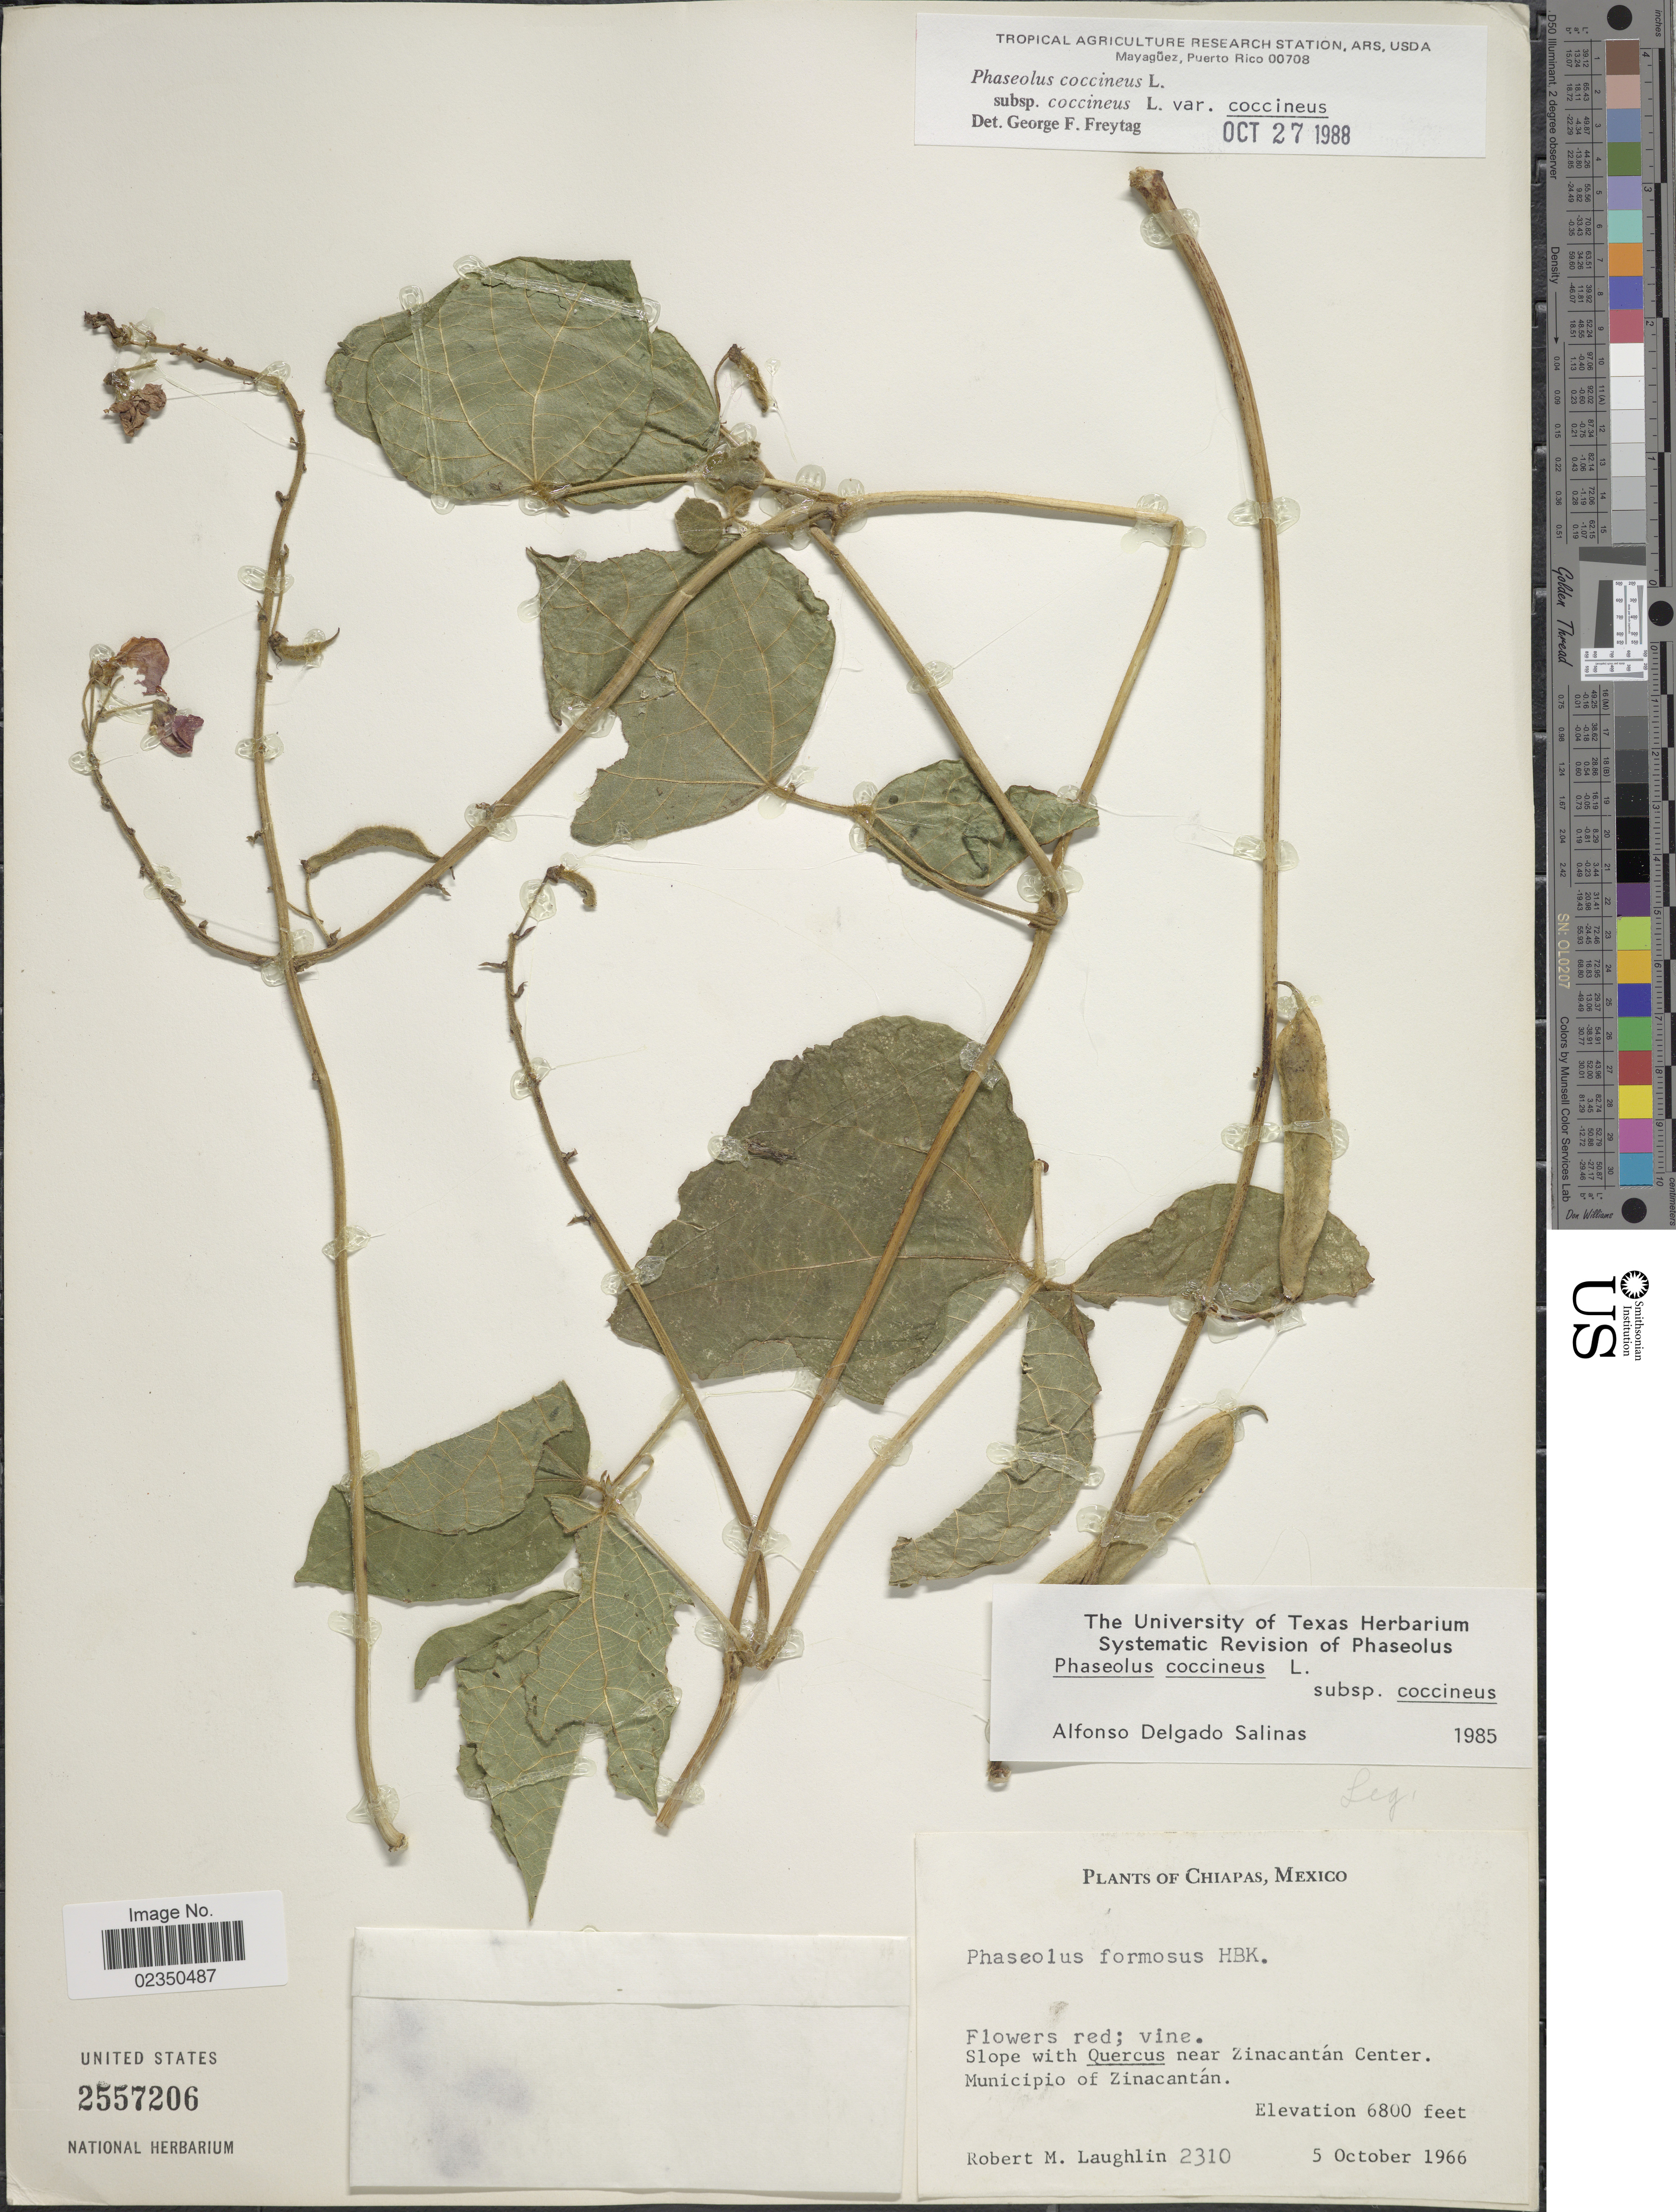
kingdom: Plantae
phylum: Tracheophyta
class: Magnoliopsida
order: Fabales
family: Fabaceae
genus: Phaseolus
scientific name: Phaseolus coccineus var. coccineus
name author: L.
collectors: R. M. Laughlin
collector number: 2310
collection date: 1966-10-05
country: Mexico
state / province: Chiapas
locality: Slope near Zinacantan Center, Municipio of Zinacantan.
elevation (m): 2073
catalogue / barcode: US 2557206